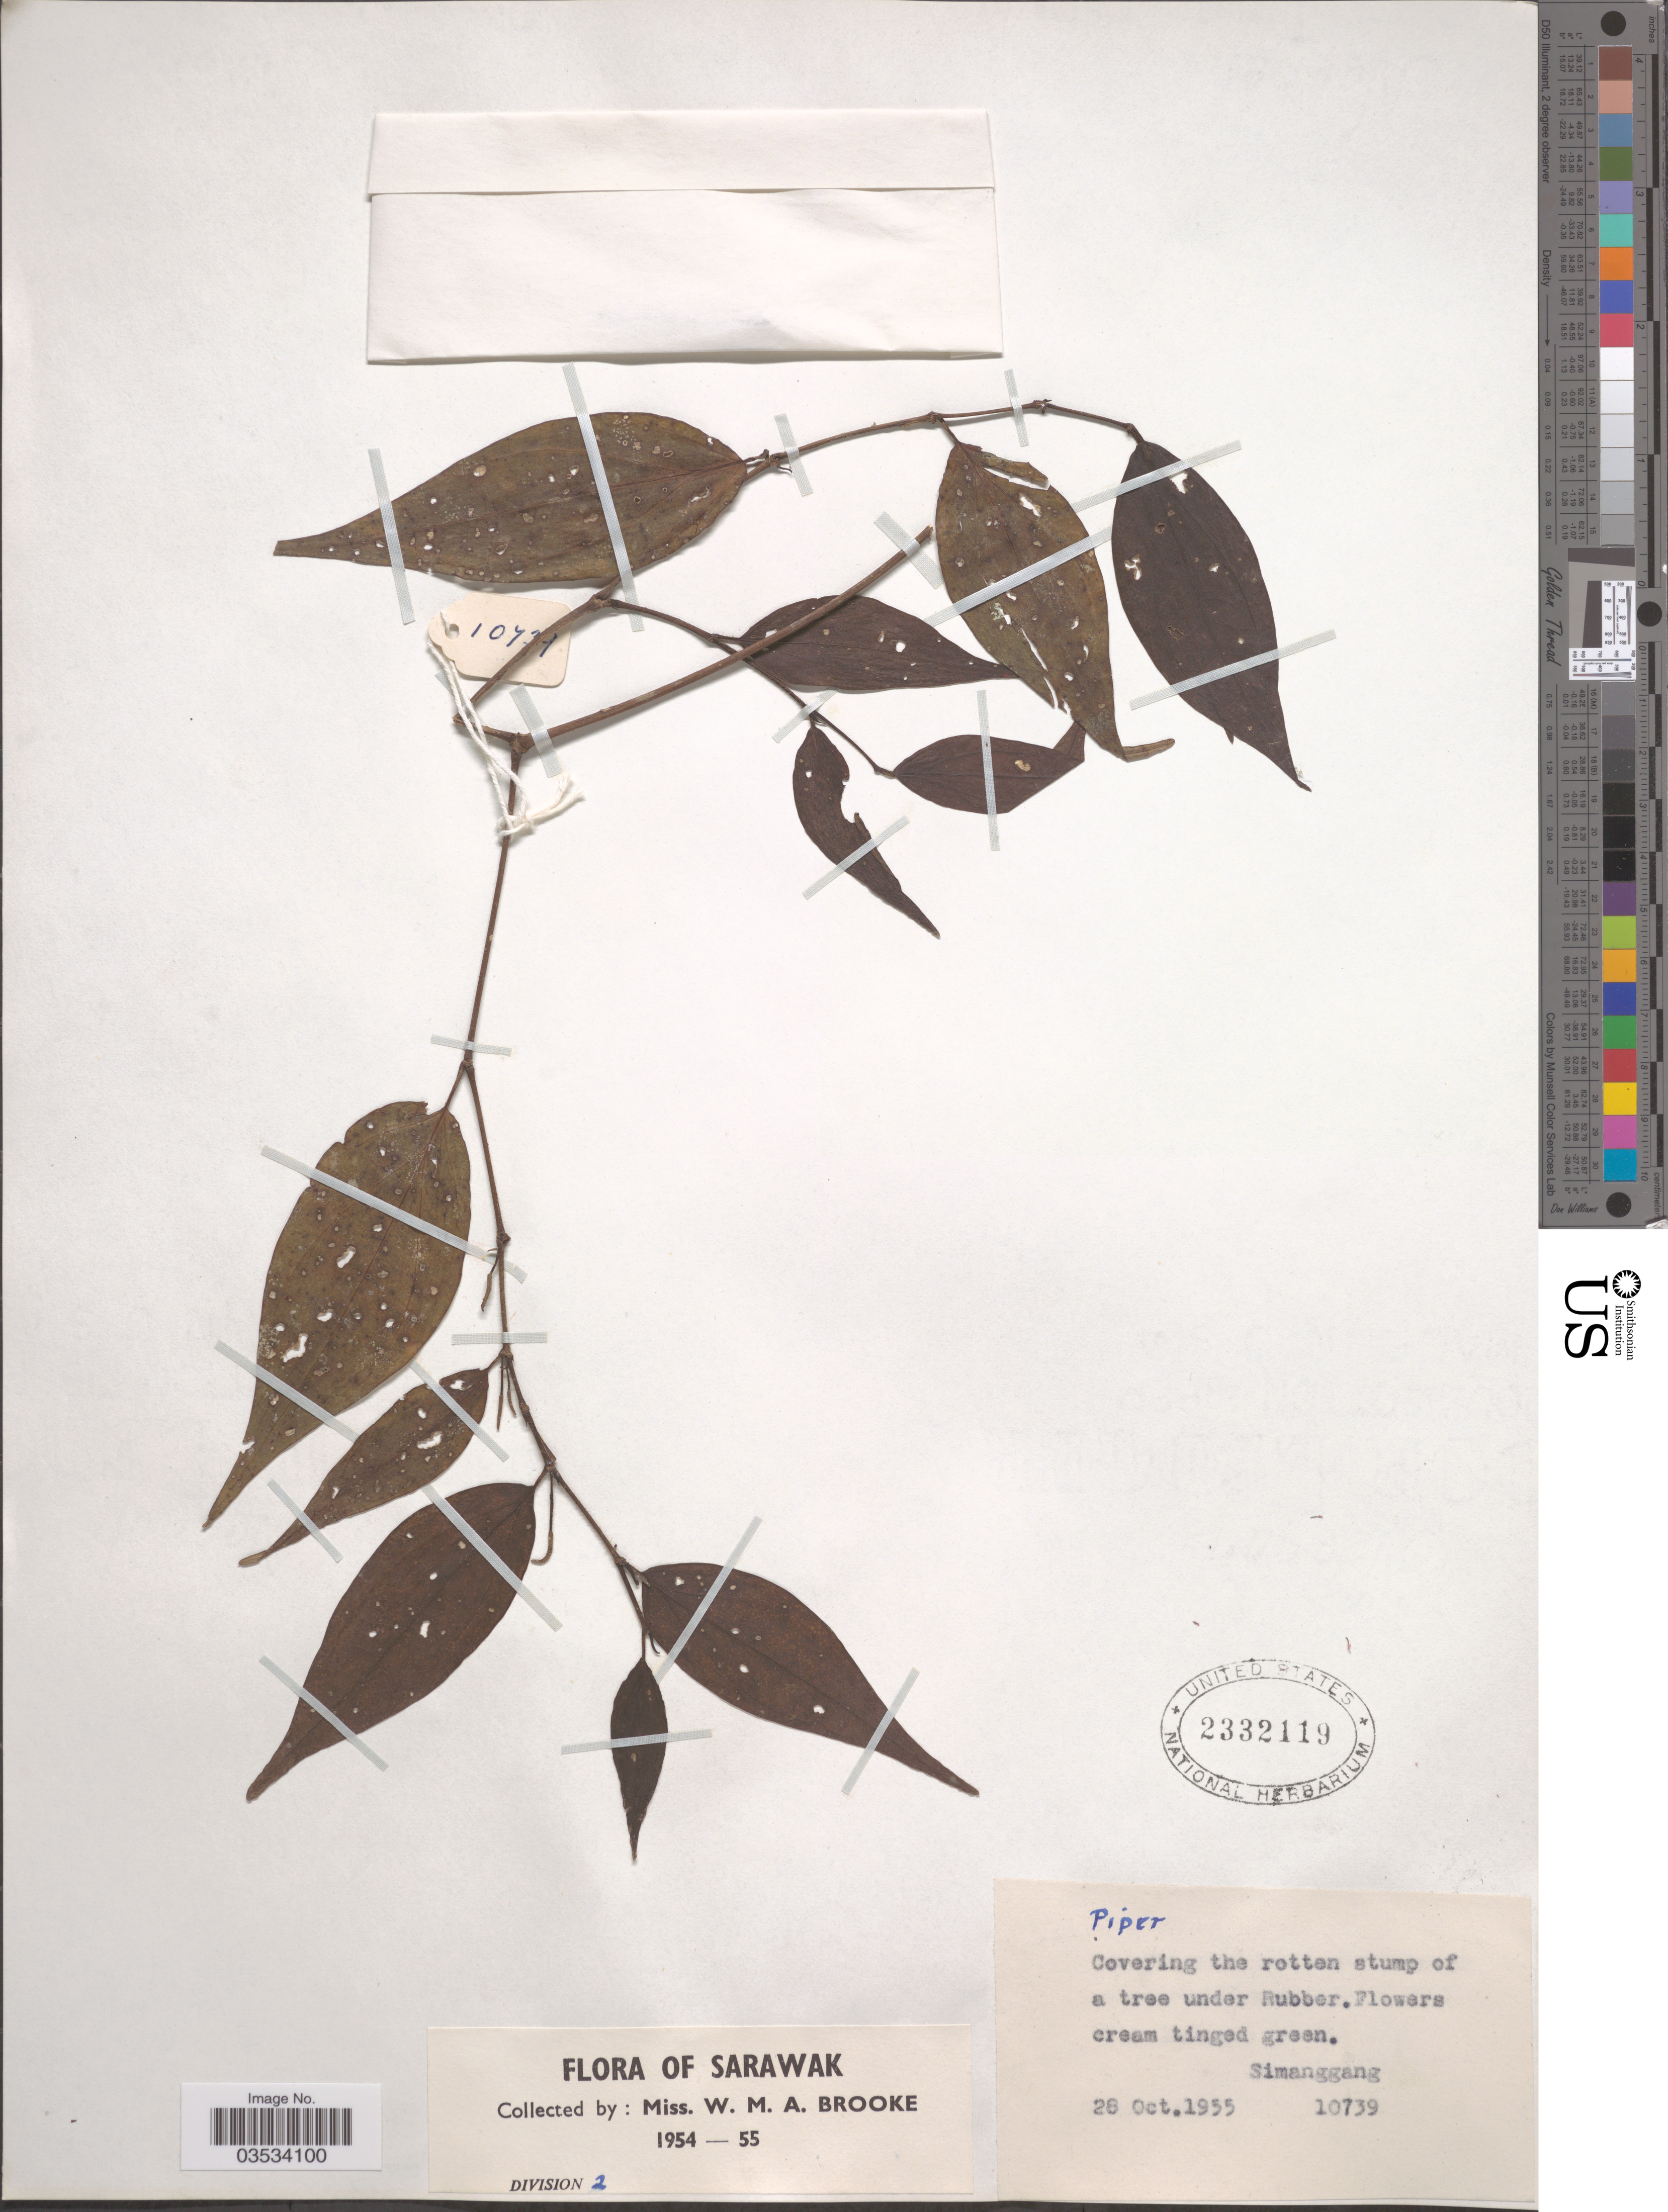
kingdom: Plantae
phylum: Tracheophyta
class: Magnoliopsida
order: Piperales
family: Piperaceae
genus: Piper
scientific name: Piper sp.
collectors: W. Brooke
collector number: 10739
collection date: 1955-10-28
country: Malaysia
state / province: Sarawak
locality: Division 2. [unsure placement] Simanggang.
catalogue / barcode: US 2332119